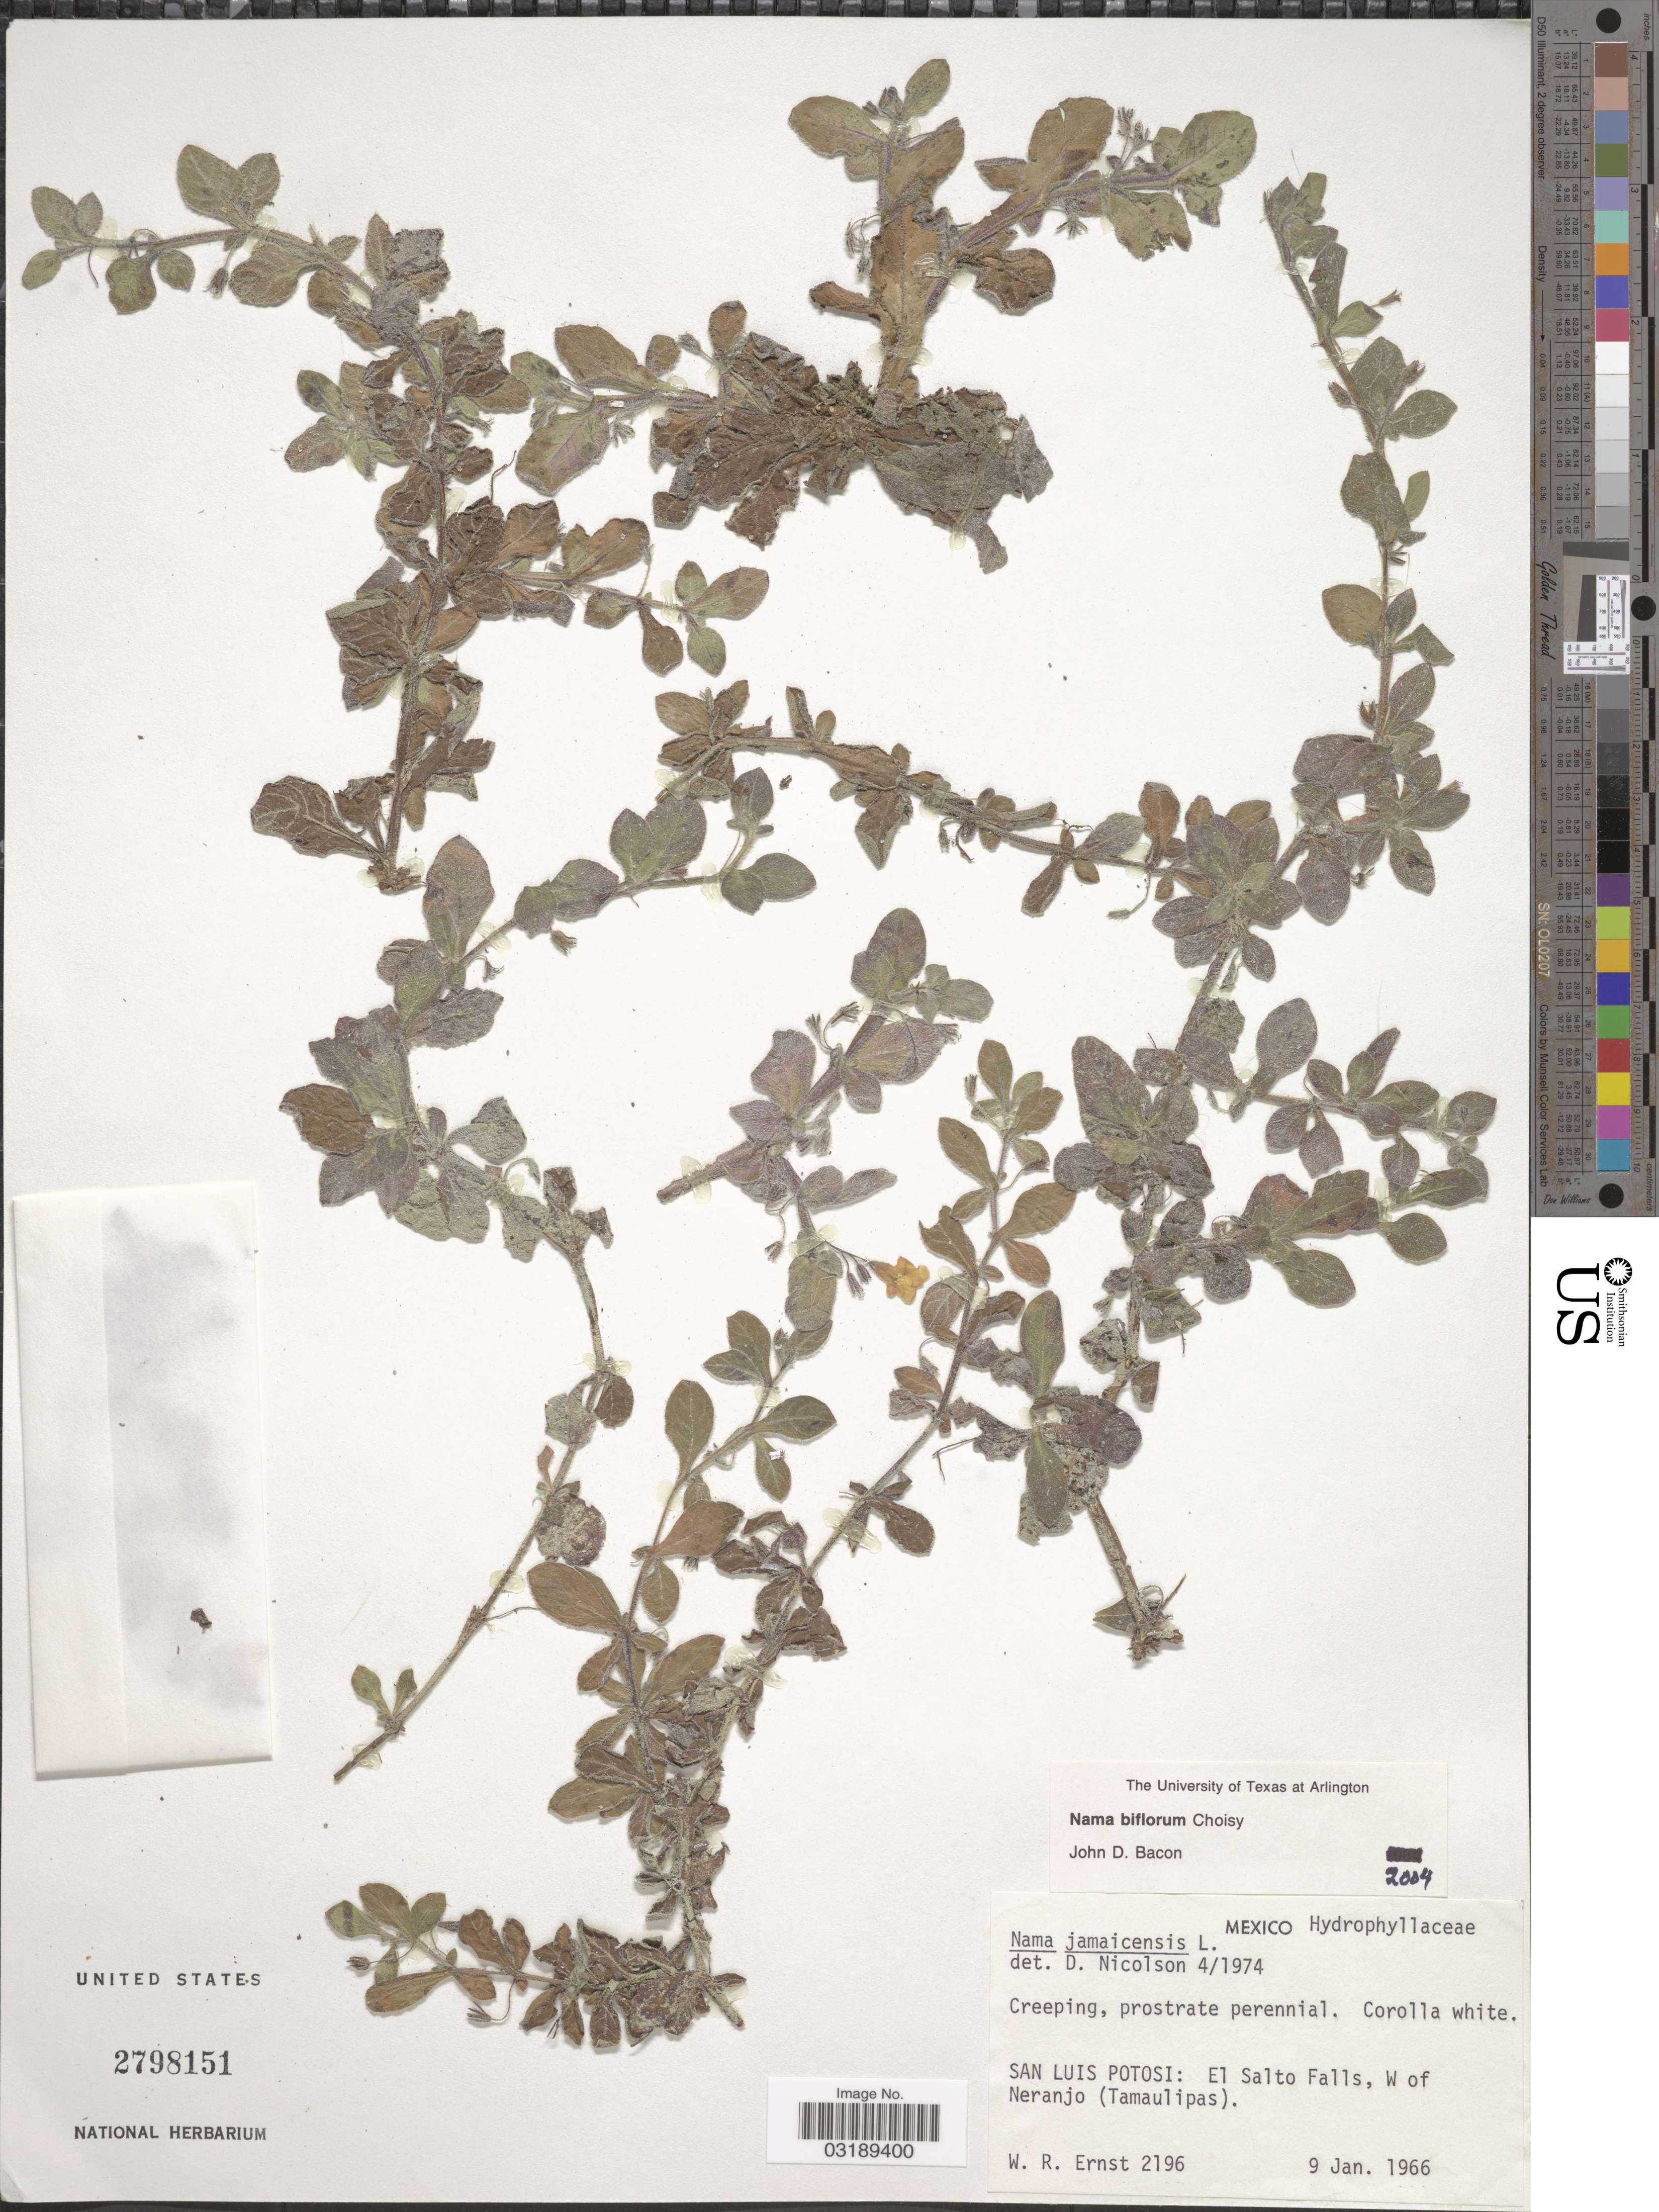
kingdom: Plantae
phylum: Tracheophyta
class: Magnoliopsida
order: Boraginales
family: Namaceae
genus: Nama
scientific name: Nama jamaicensis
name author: L.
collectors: W. R. Ernst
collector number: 2196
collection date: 1966-01-09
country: Mexico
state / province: San Luis Potosí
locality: El Salto Falls, W of Neranjo (Tamaulipas).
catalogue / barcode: US 2798151